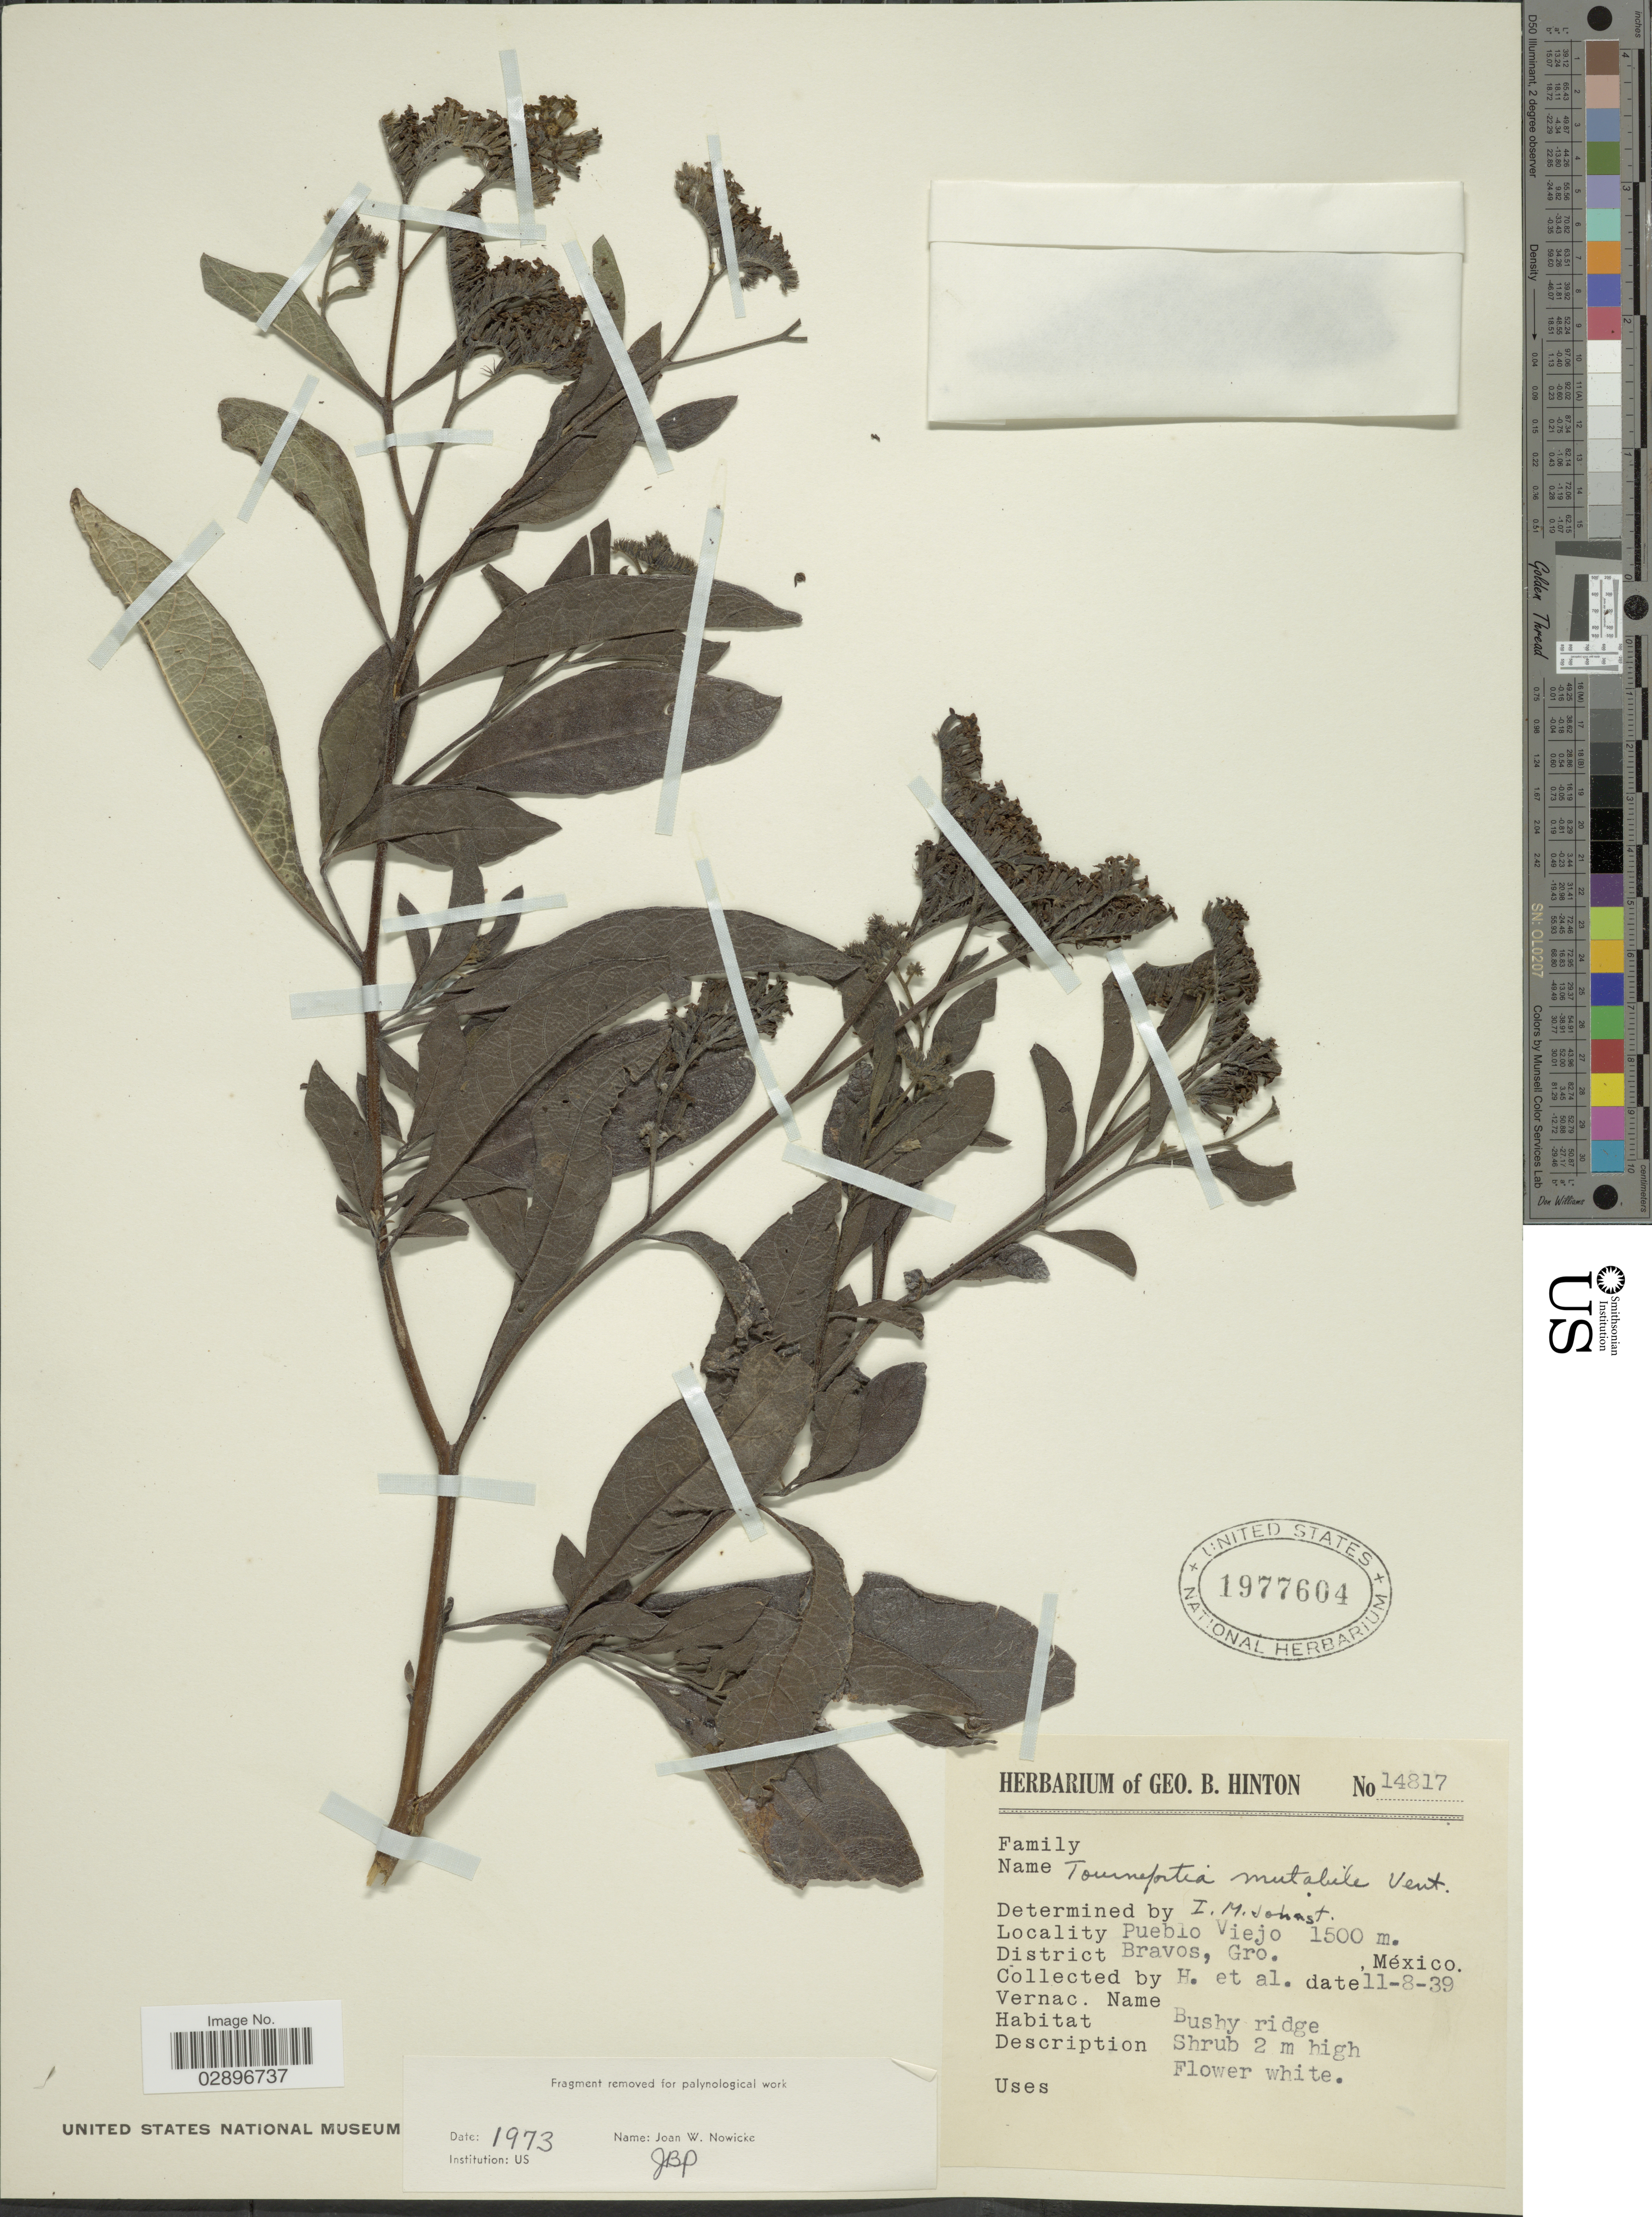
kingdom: Plantae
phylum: Tracheophyta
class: Magnoliopsida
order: Boraginales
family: Heliotropiaceae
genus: Tournefortia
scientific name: Tournefortia mutabilis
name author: Vent.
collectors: G. B. Hinton & et al.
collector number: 14817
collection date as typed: Transcribed d/m/y: 11/8/39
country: Mexico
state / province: Guerrero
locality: Pueblo Viejo. District Bravos.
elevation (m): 1500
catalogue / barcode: US 1977604